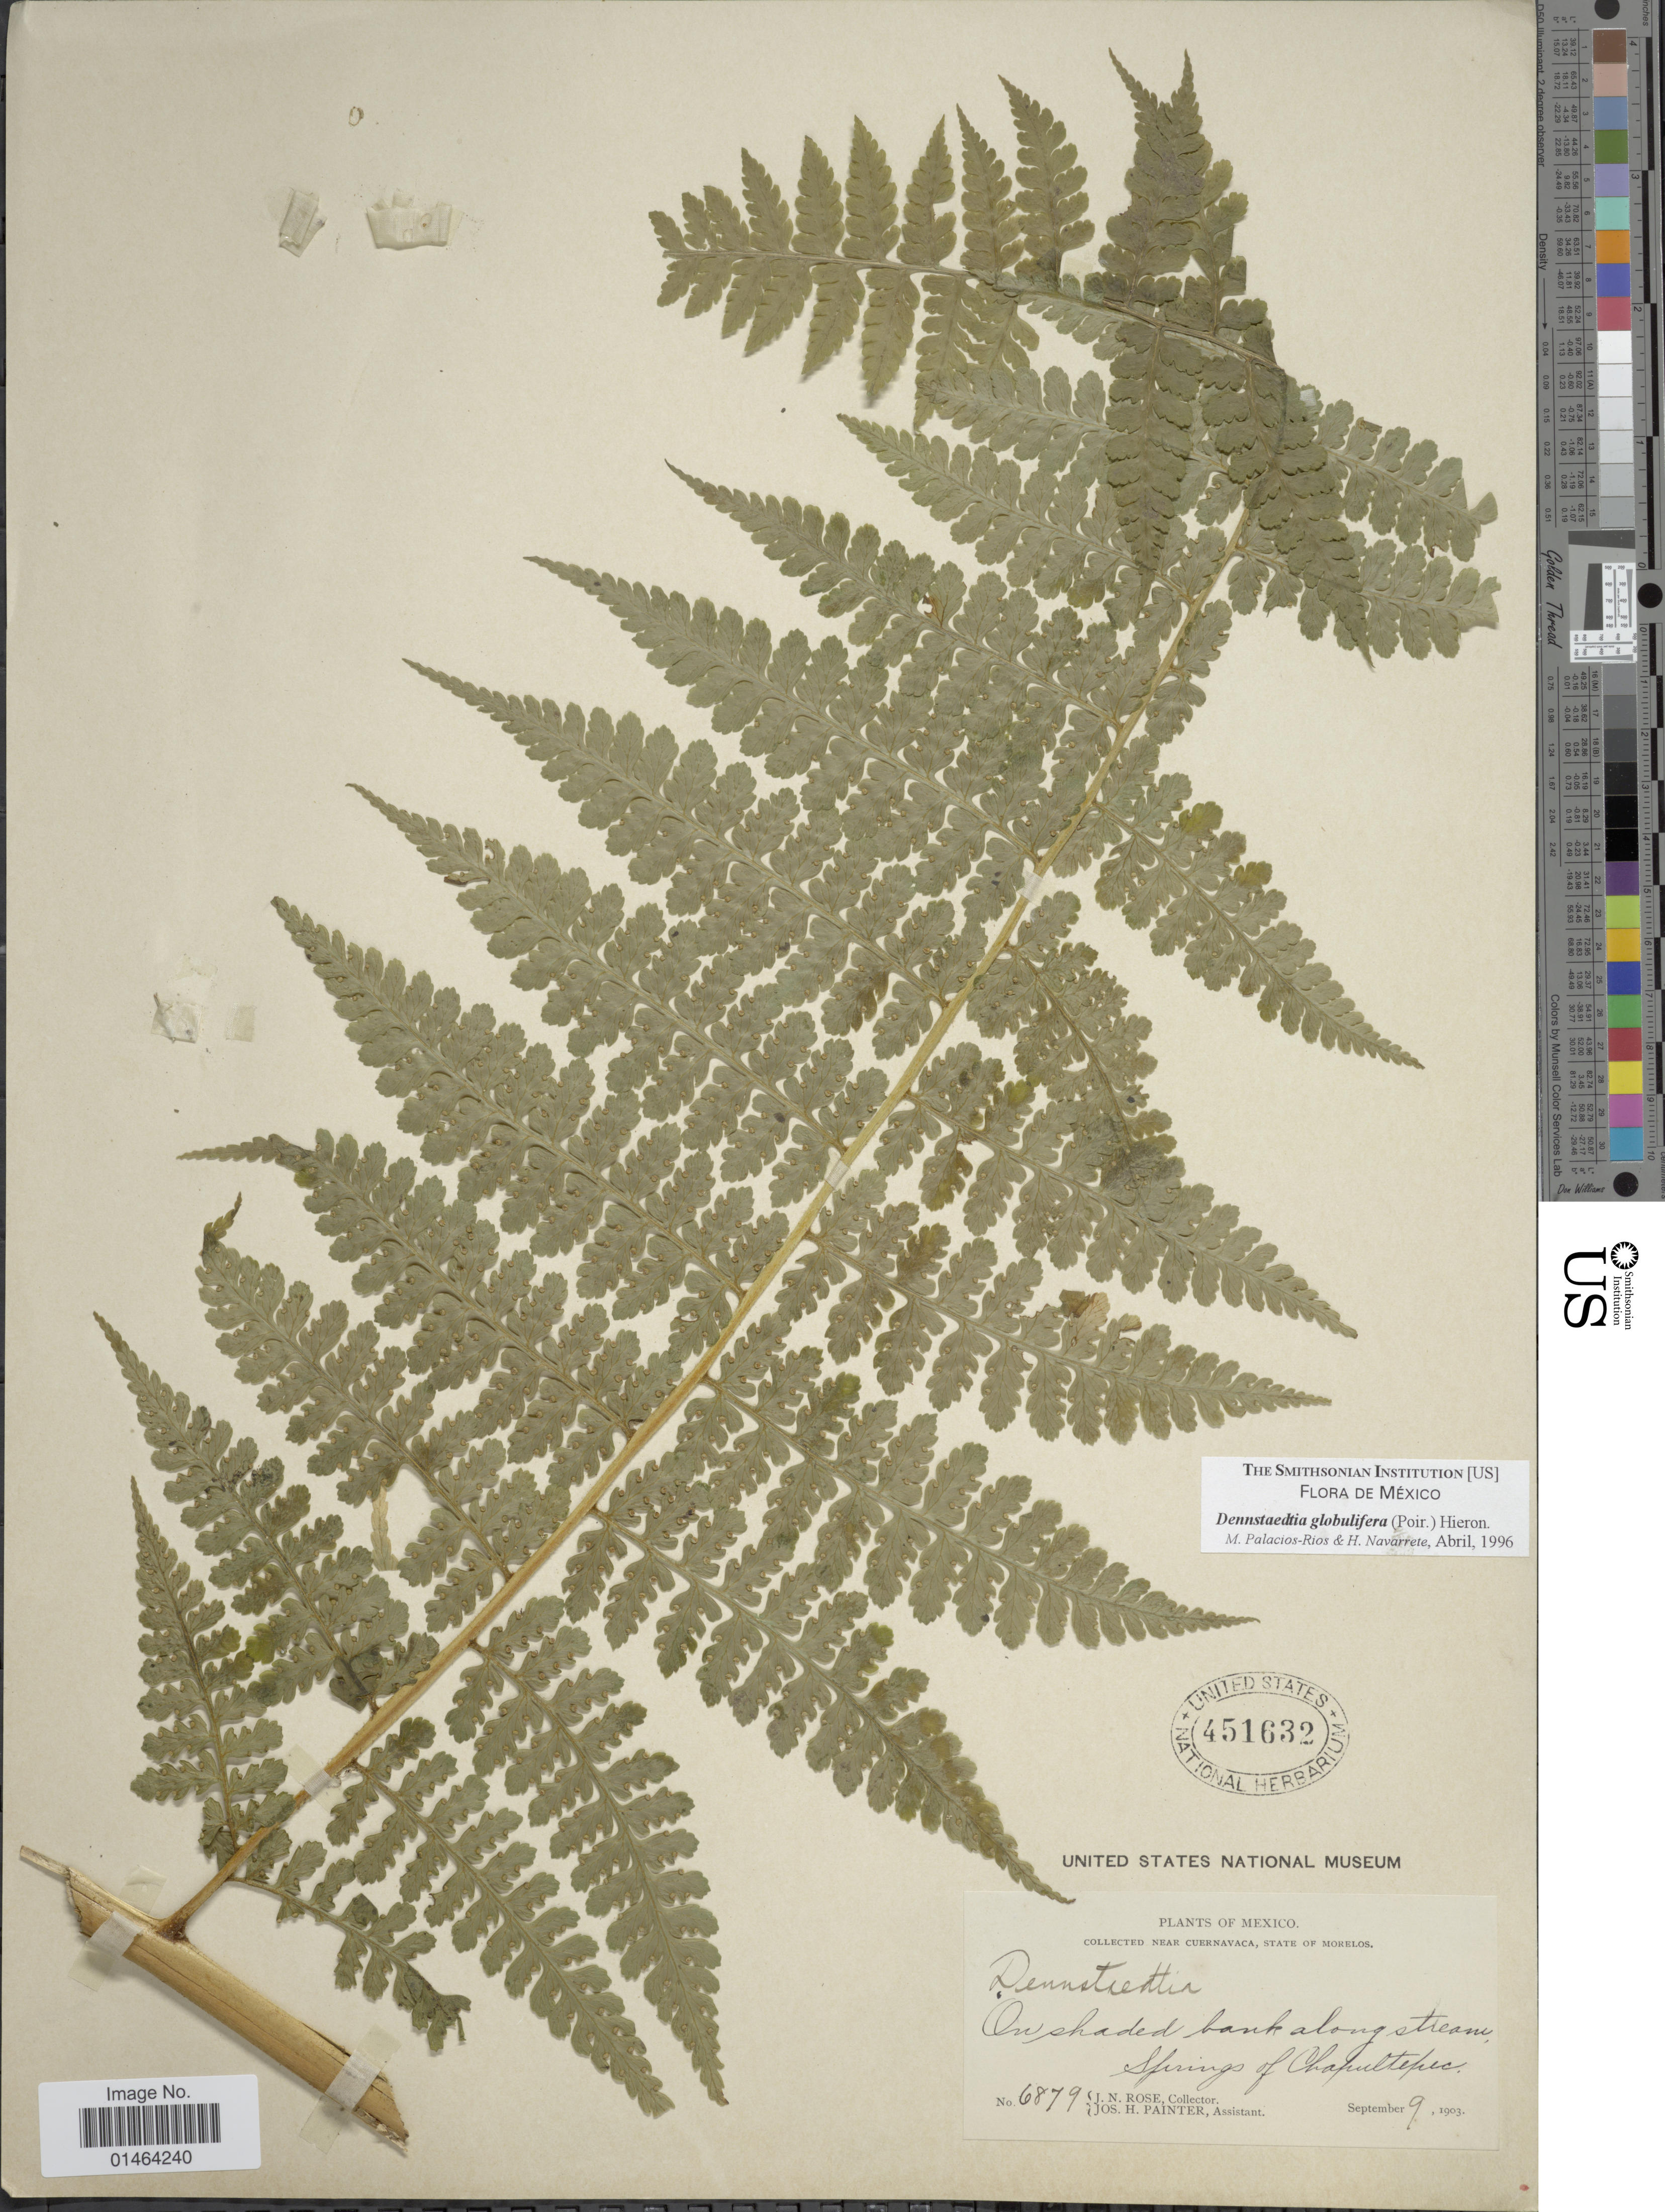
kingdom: Plantae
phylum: Tracheophyta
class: Polypodiopsida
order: Polypodiales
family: Dennstaedtiaceae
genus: Dennstaedtia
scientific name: Dennstaedtia globulifera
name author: (Poir.) Hieron.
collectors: J. N. Rose & J. H. Painter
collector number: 6879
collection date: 1903-09-09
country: Mexico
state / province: Morelos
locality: Near Cuernavaca. On shaded bank along stream, Springs of Chapultepec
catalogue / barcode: US 451632